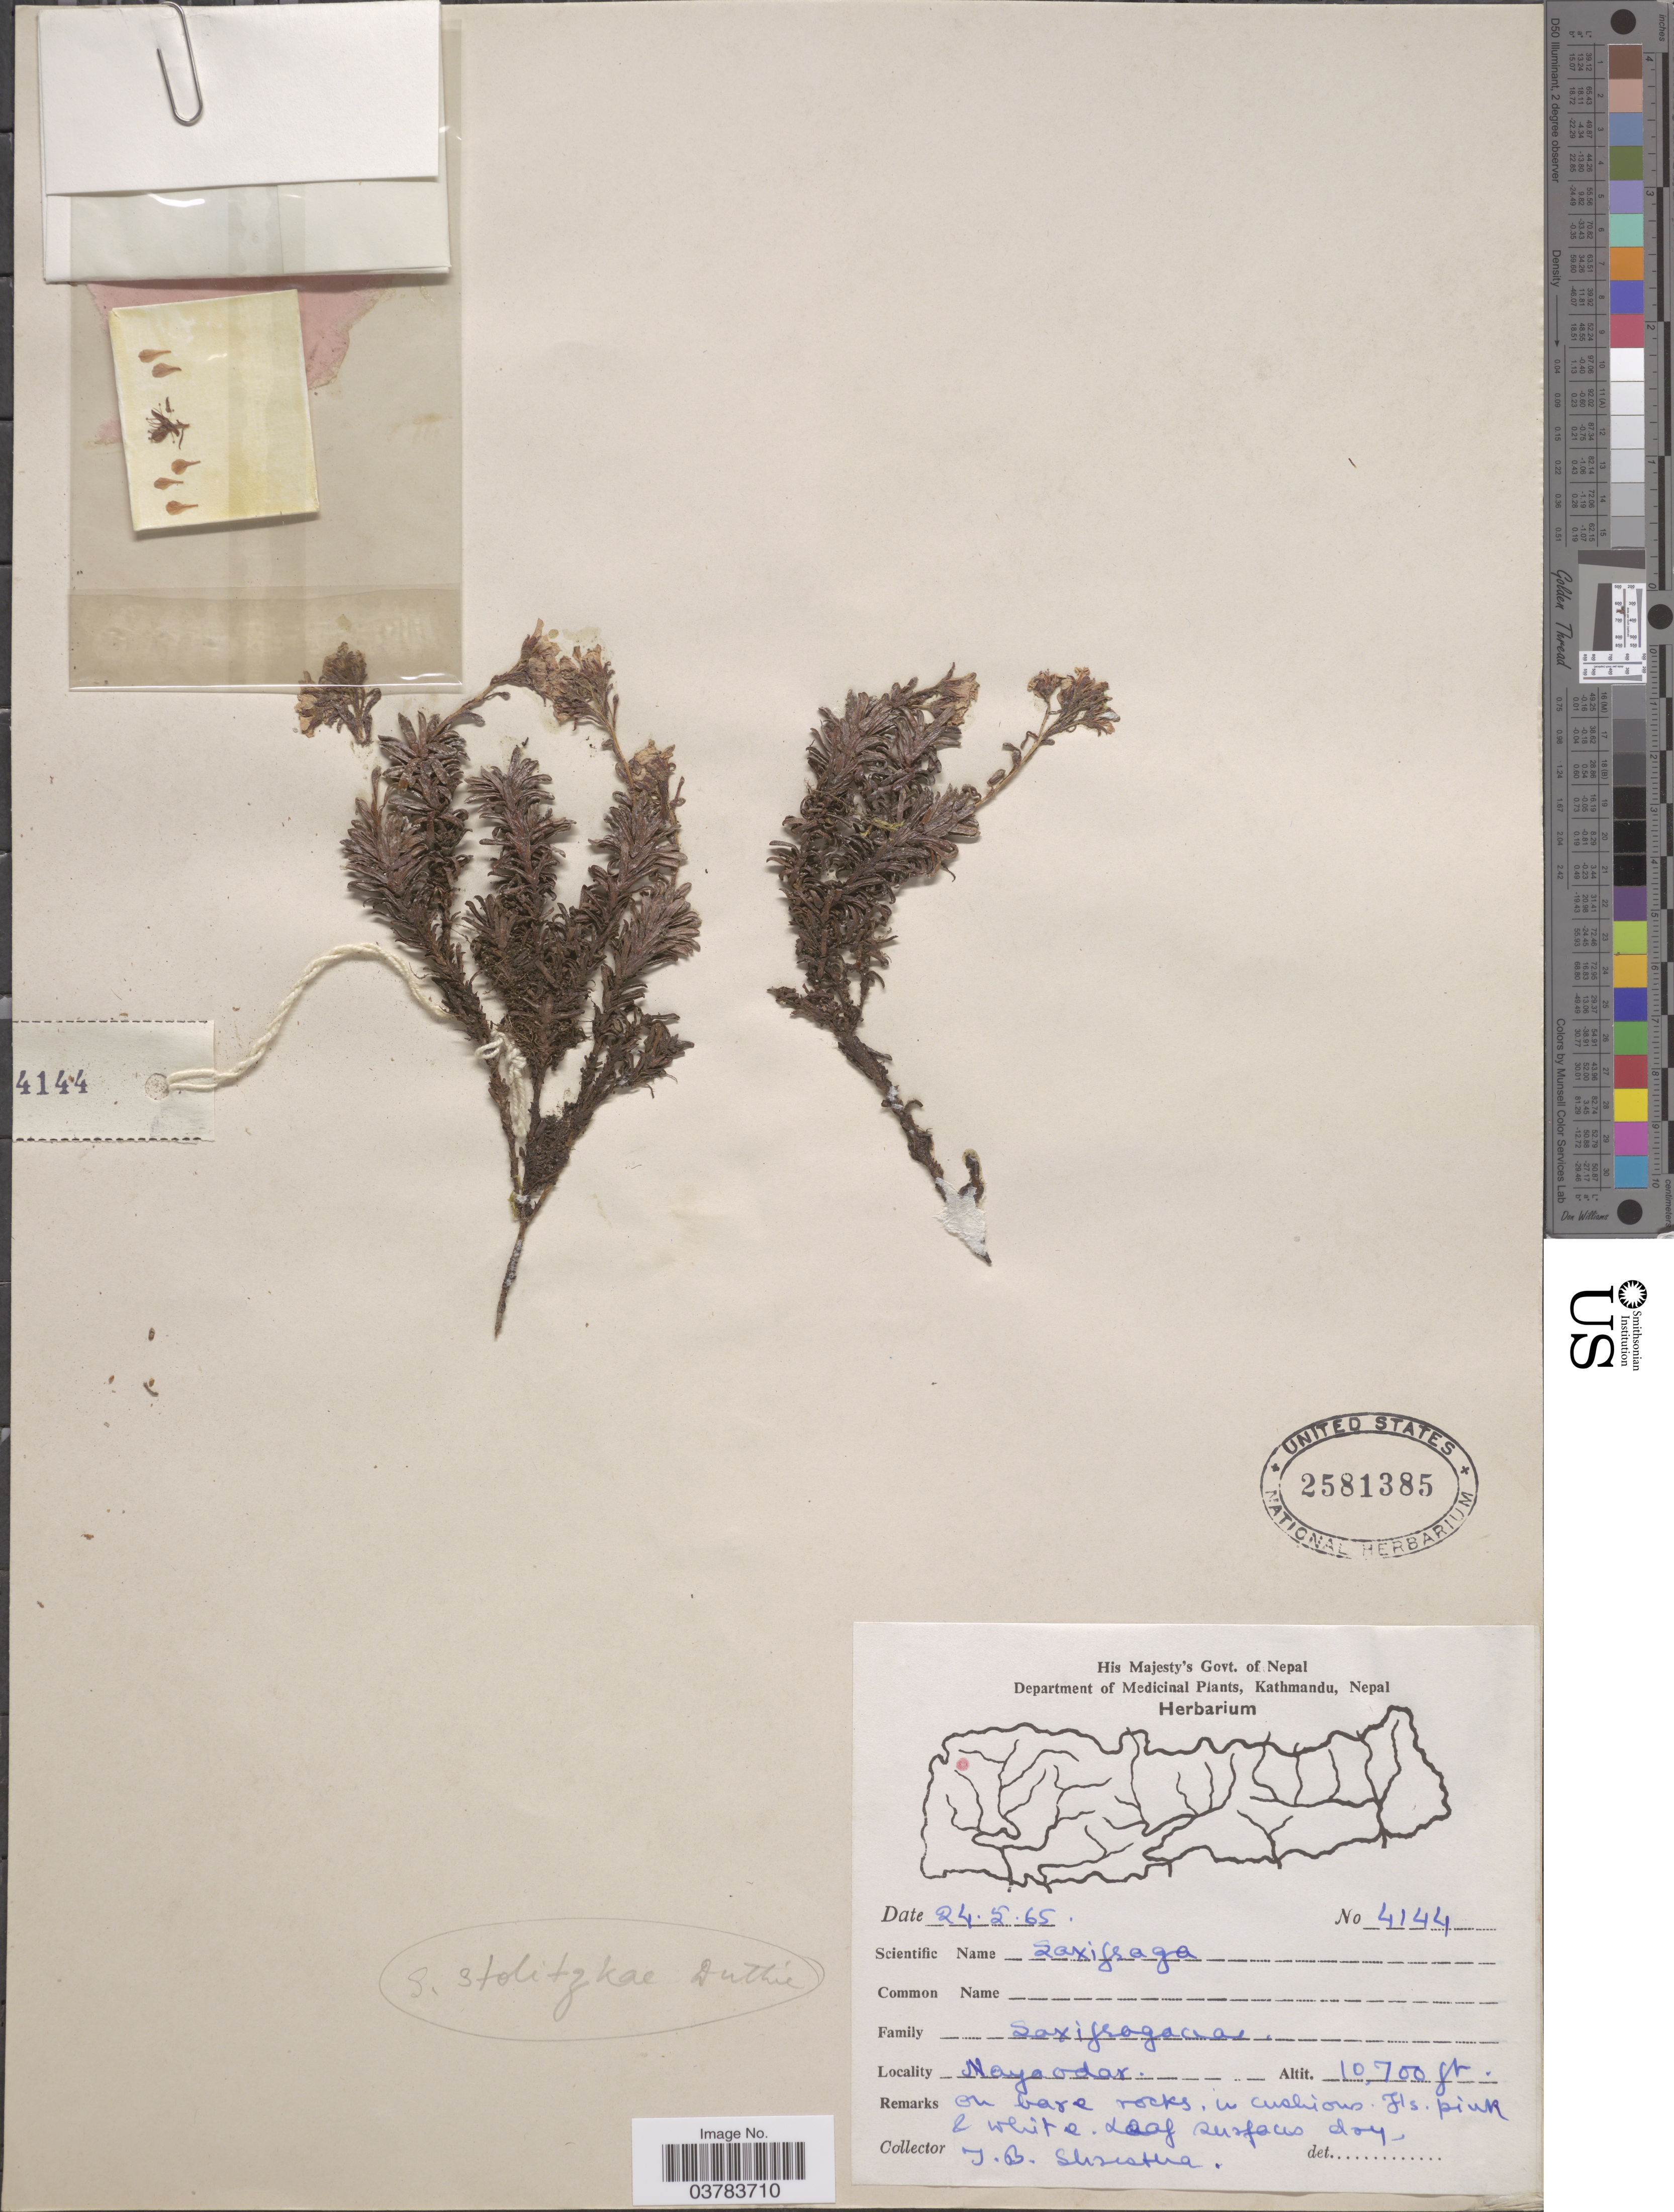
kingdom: Plantae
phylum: Tracheophyta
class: Magnoliopsida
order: Saxifragales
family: Saxifragaceae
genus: Saxifraga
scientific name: Saxifraga stolitzkae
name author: Duthie ex Engl. & Irmsch.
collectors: T. B. Shrestha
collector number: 4144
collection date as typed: Transcribed d/m/y: 24/5/65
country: Nepal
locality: Nayaodar.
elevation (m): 3261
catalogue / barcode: US 2581385